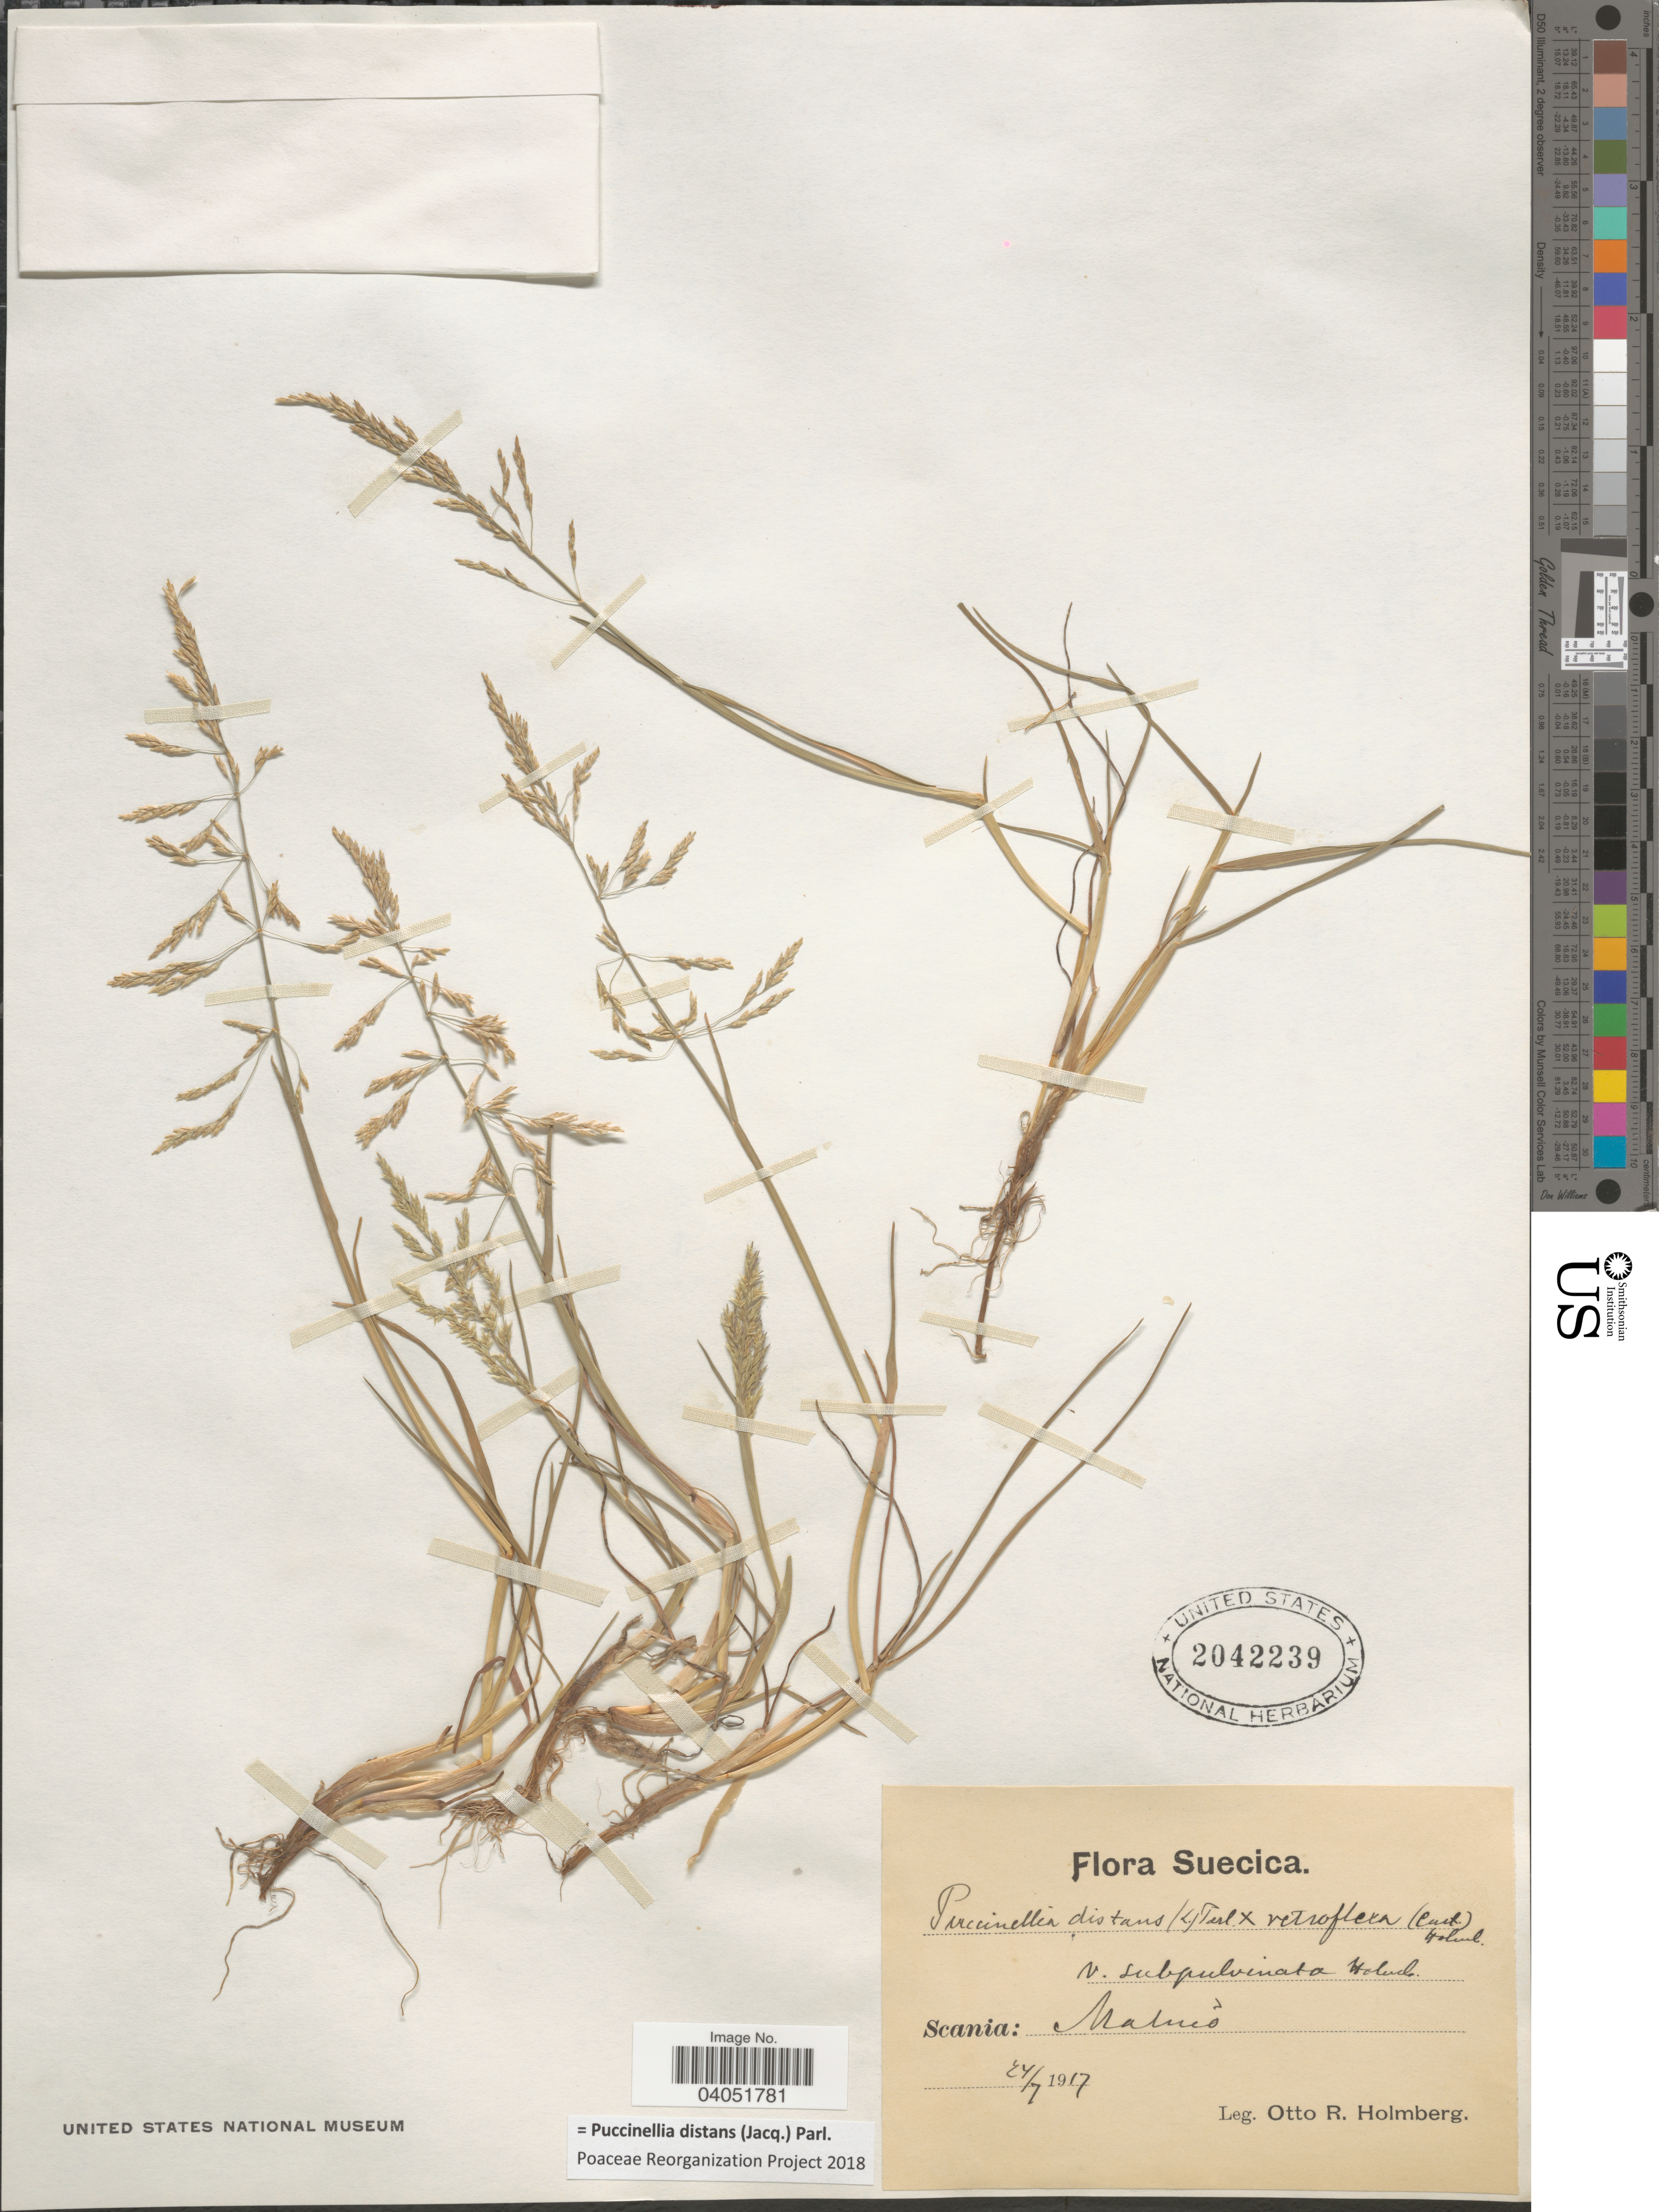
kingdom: Plantae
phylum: Tracheophyta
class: Liliopsida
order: Poales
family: Poaceae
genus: Puccinellia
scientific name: Puccinellia distans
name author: (Jacq.) Parl.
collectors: O. Holmberg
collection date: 1917-07-27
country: Sweden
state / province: Skåne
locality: Suecica. Scania: Malmö.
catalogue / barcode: US 2042239